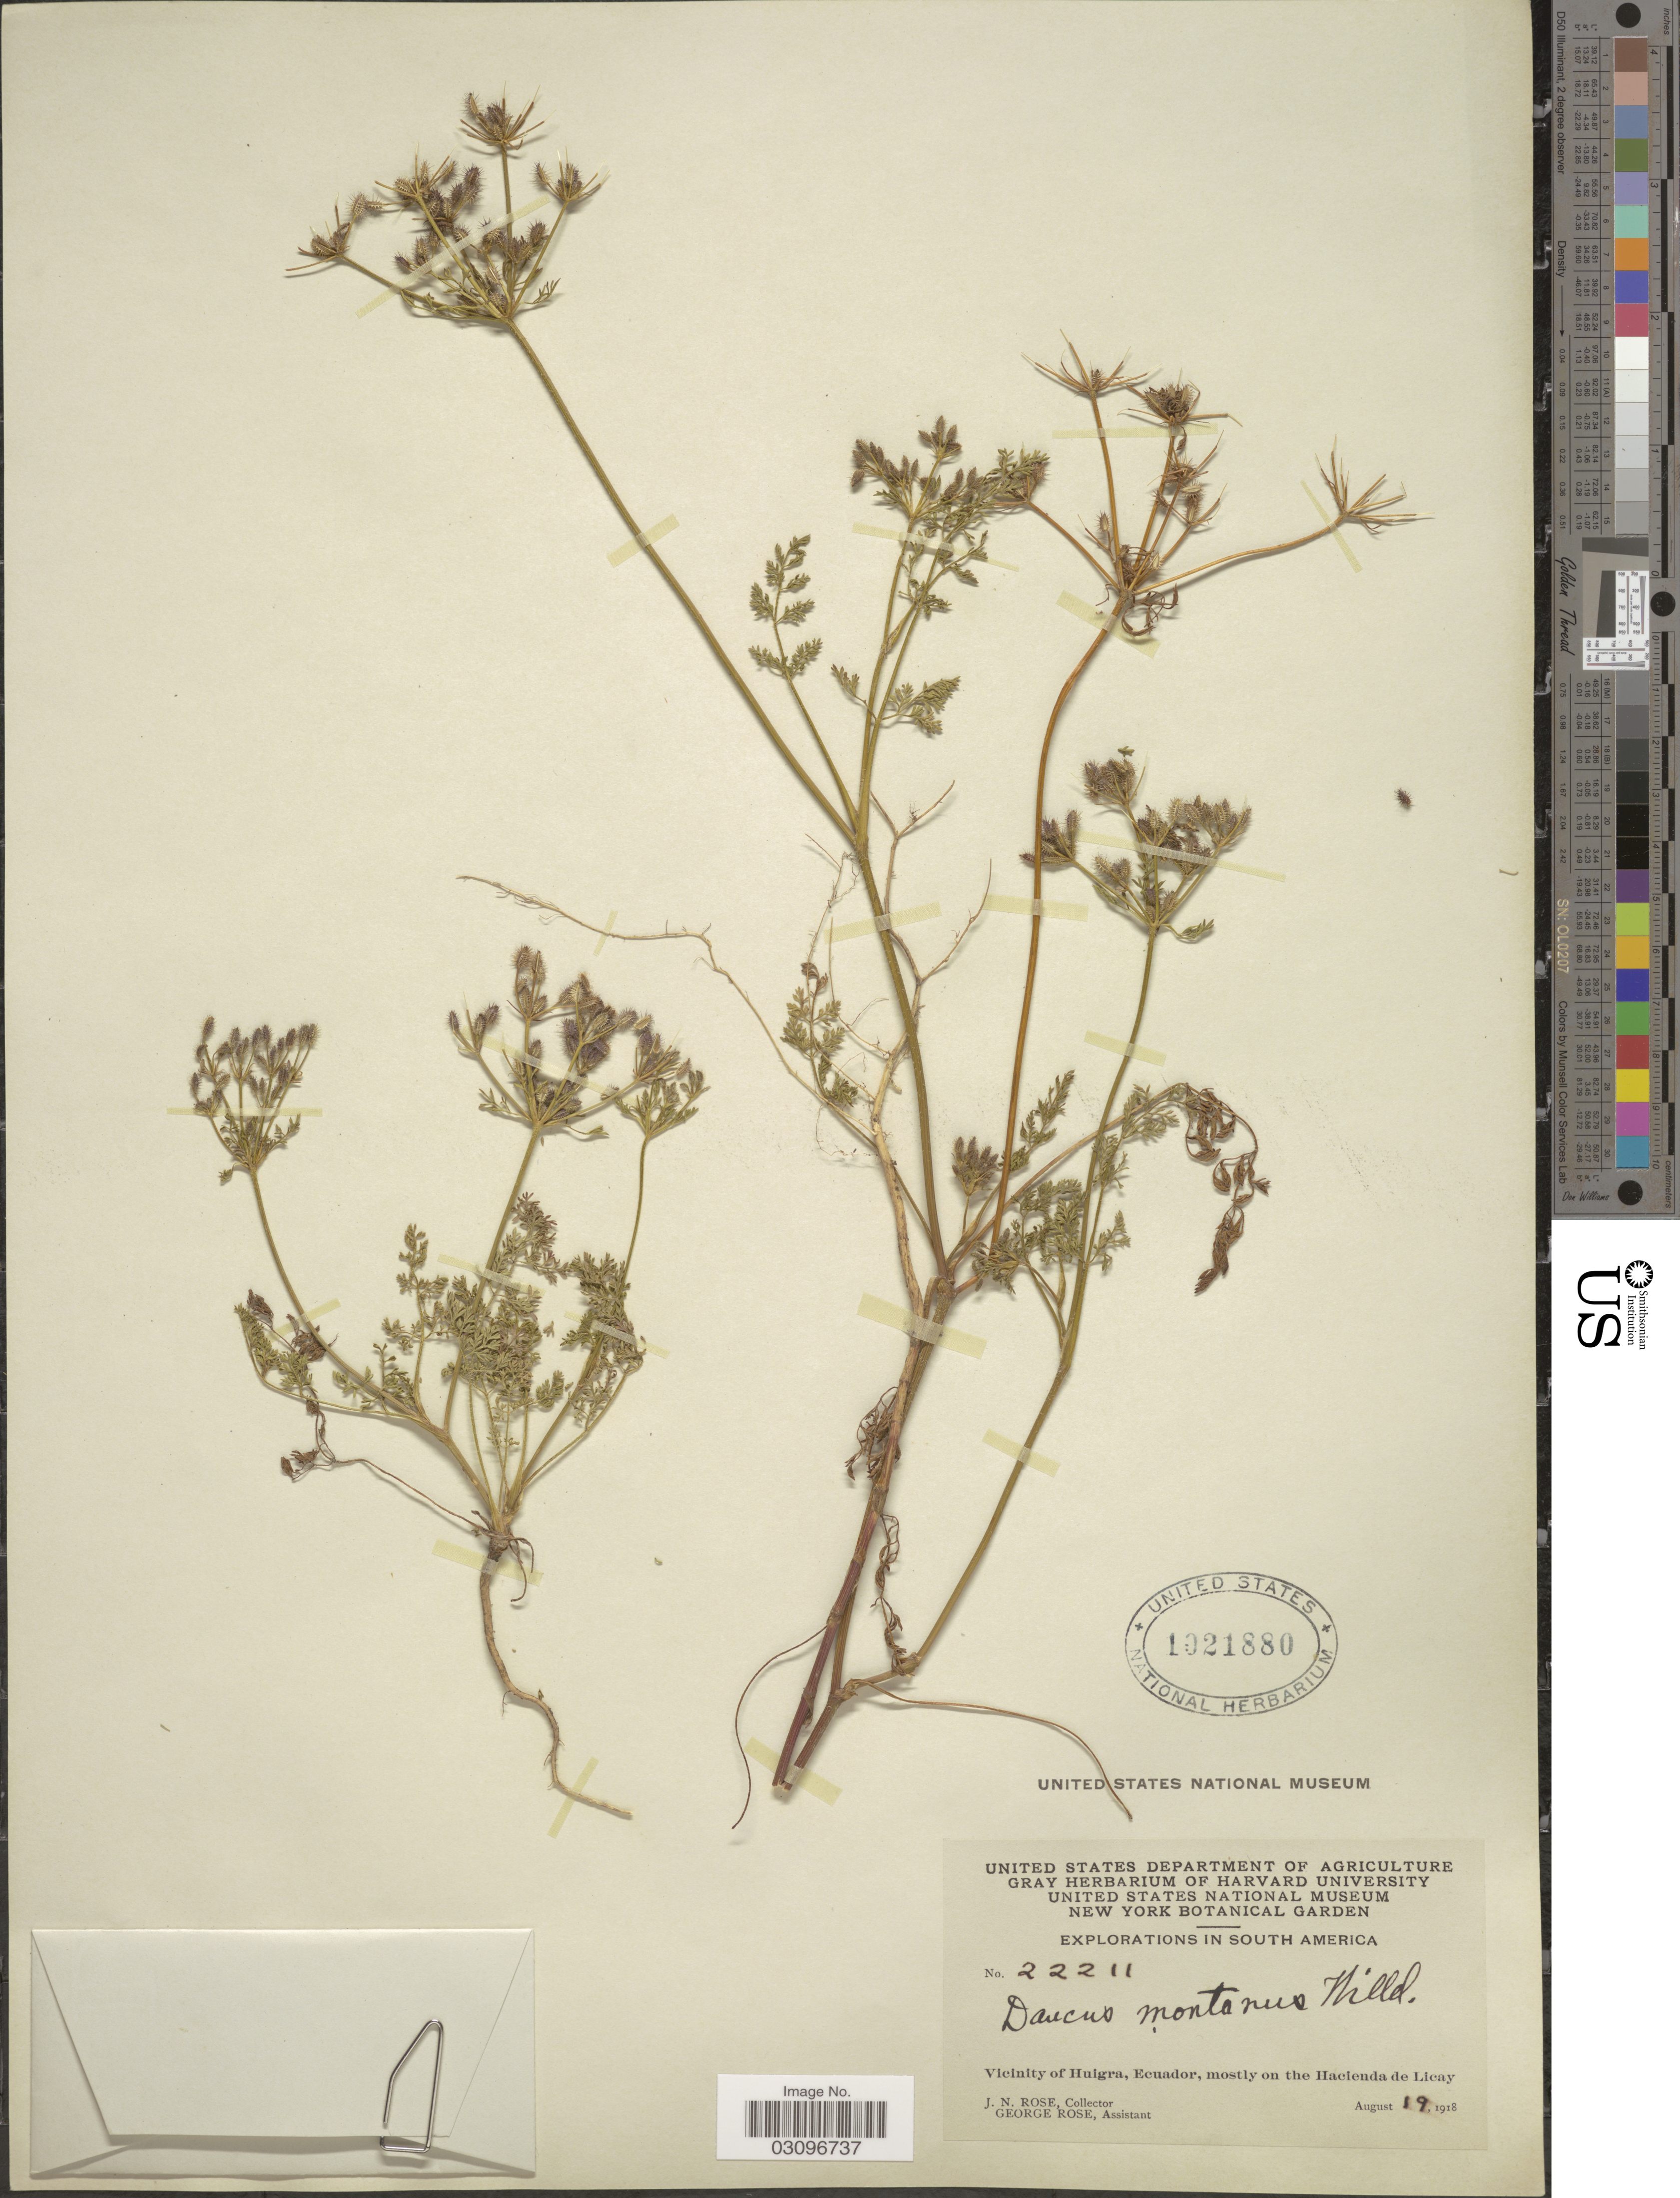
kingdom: Plantae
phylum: Tracheophyta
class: Magnoliopsida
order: Apiales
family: Apiaceae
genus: Daucus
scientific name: Daucus montanus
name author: Humb. & Bonpl. ex Spreng.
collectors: J. N. Rose & G. Rose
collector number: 22211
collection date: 1918-08-19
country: Ecuador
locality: Vicinity of Huigra, Ecuador, mostly on the Hacienda de Licay.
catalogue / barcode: US 1021880